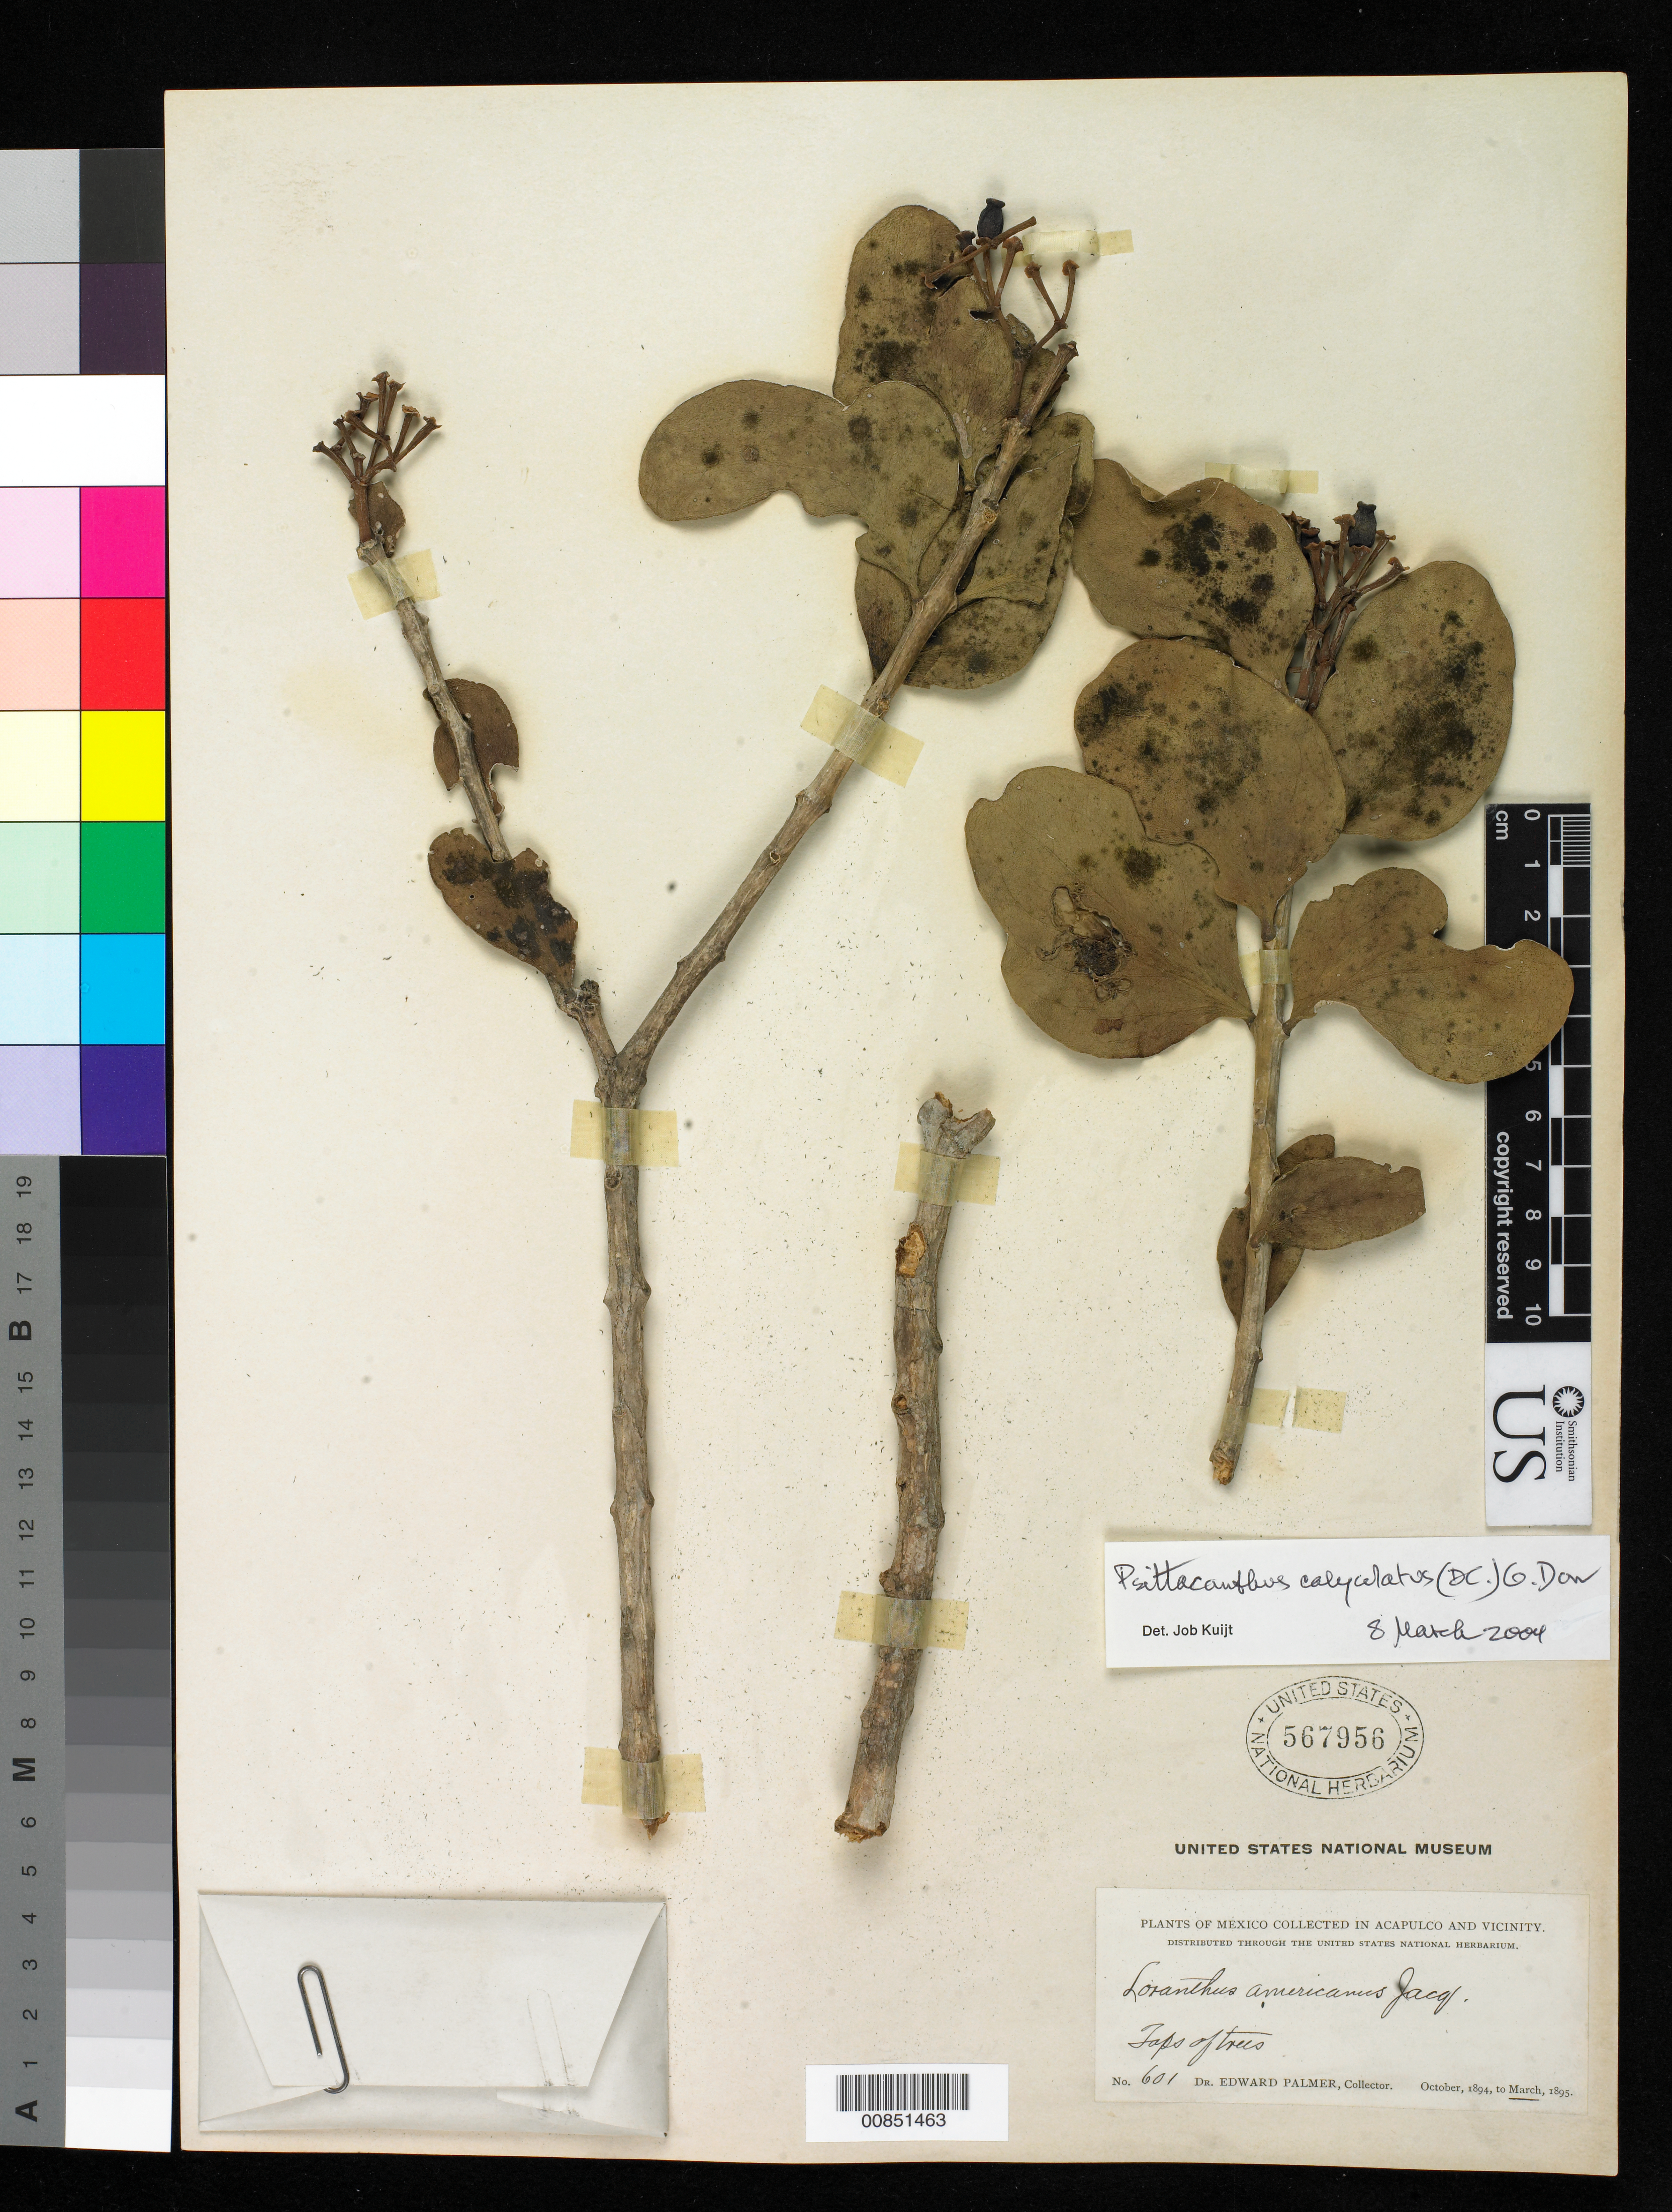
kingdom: Plantae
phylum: Tracheophyta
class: Magnoliopsida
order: Santalales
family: Loranthaceae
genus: Psittacanthus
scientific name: Psittacanthus calyculatus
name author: (DC.) G. Don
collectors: E. Palmer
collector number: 601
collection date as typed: Oct 1894 to -- Mar 1895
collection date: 1894-10/1895-03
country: Mexico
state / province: Guerrero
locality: Acapulco, Guerrero and vicinity.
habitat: Tops of trees.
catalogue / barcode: US 567956